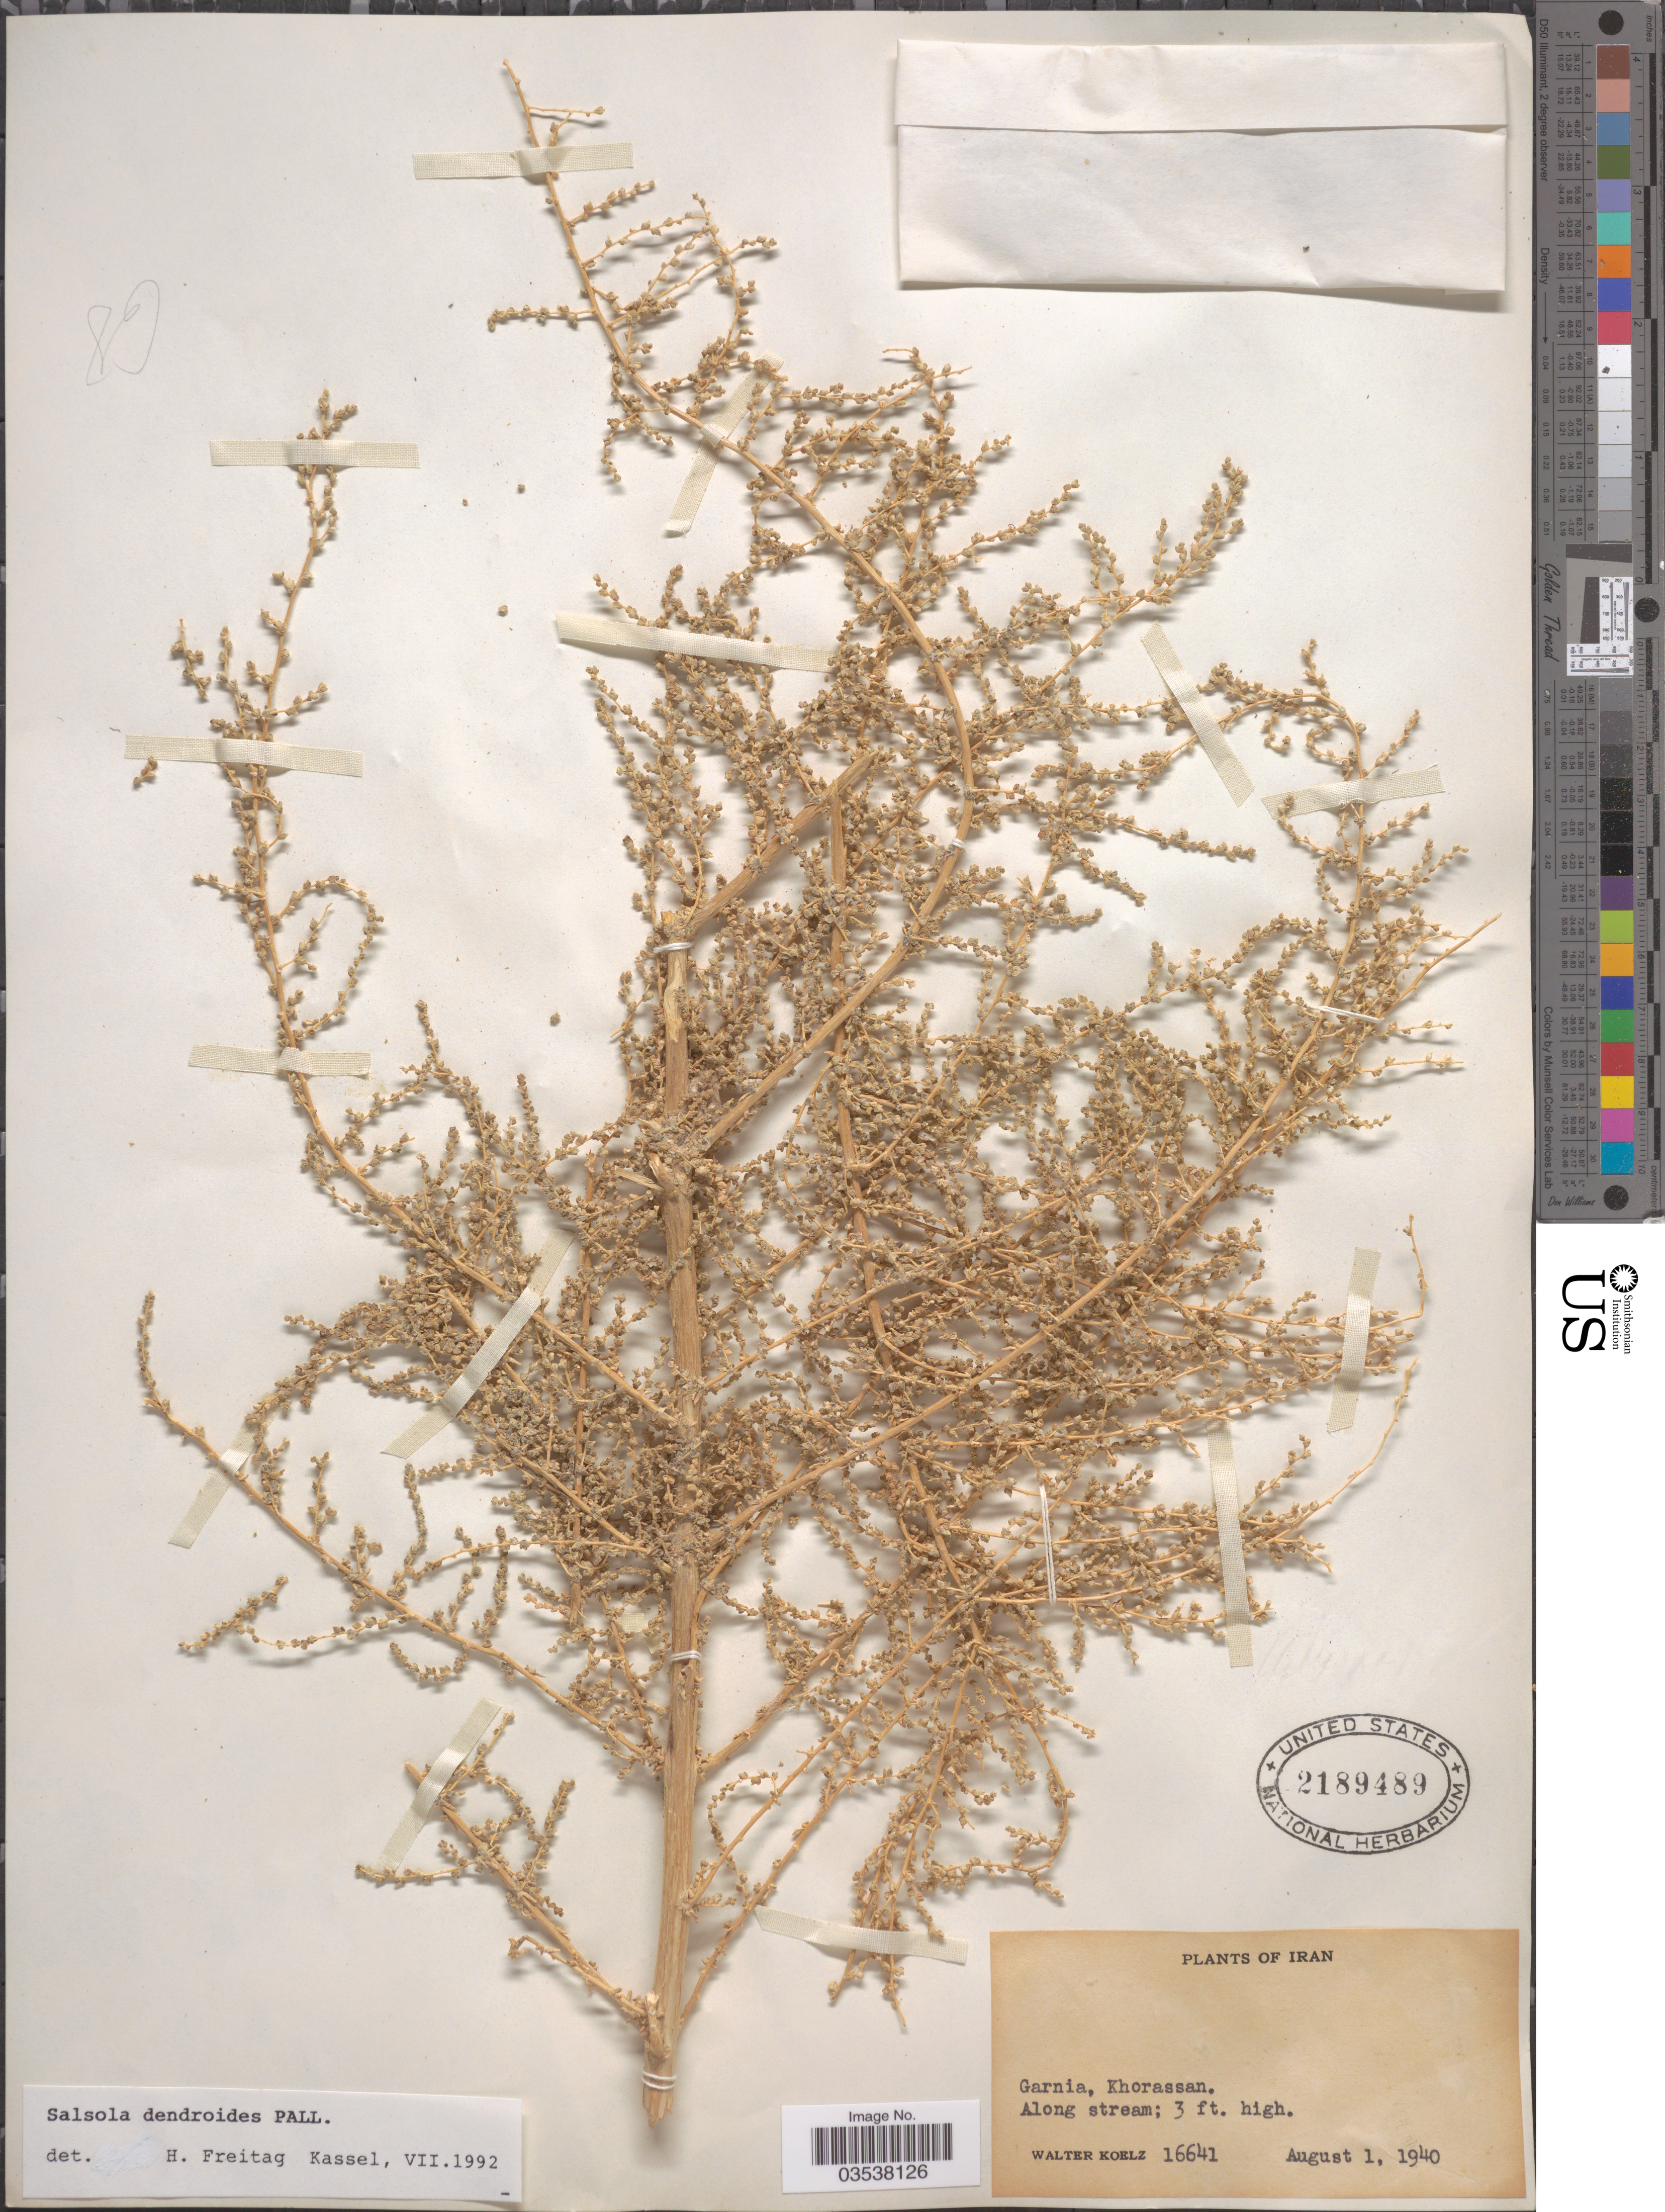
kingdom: Plantae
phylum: Tracheophyta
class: Magnoliopsida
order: Caryophyllales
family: Amaranthaceae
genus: Caroxylon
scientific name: Caroxylon dendroides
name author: (Pall.) Tzvelev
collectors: W. N. Koelz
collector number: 16641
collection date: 1940-08-01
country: Iran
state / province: Khorasan [obsolete]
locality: Garnia.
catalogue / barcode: US 2189489